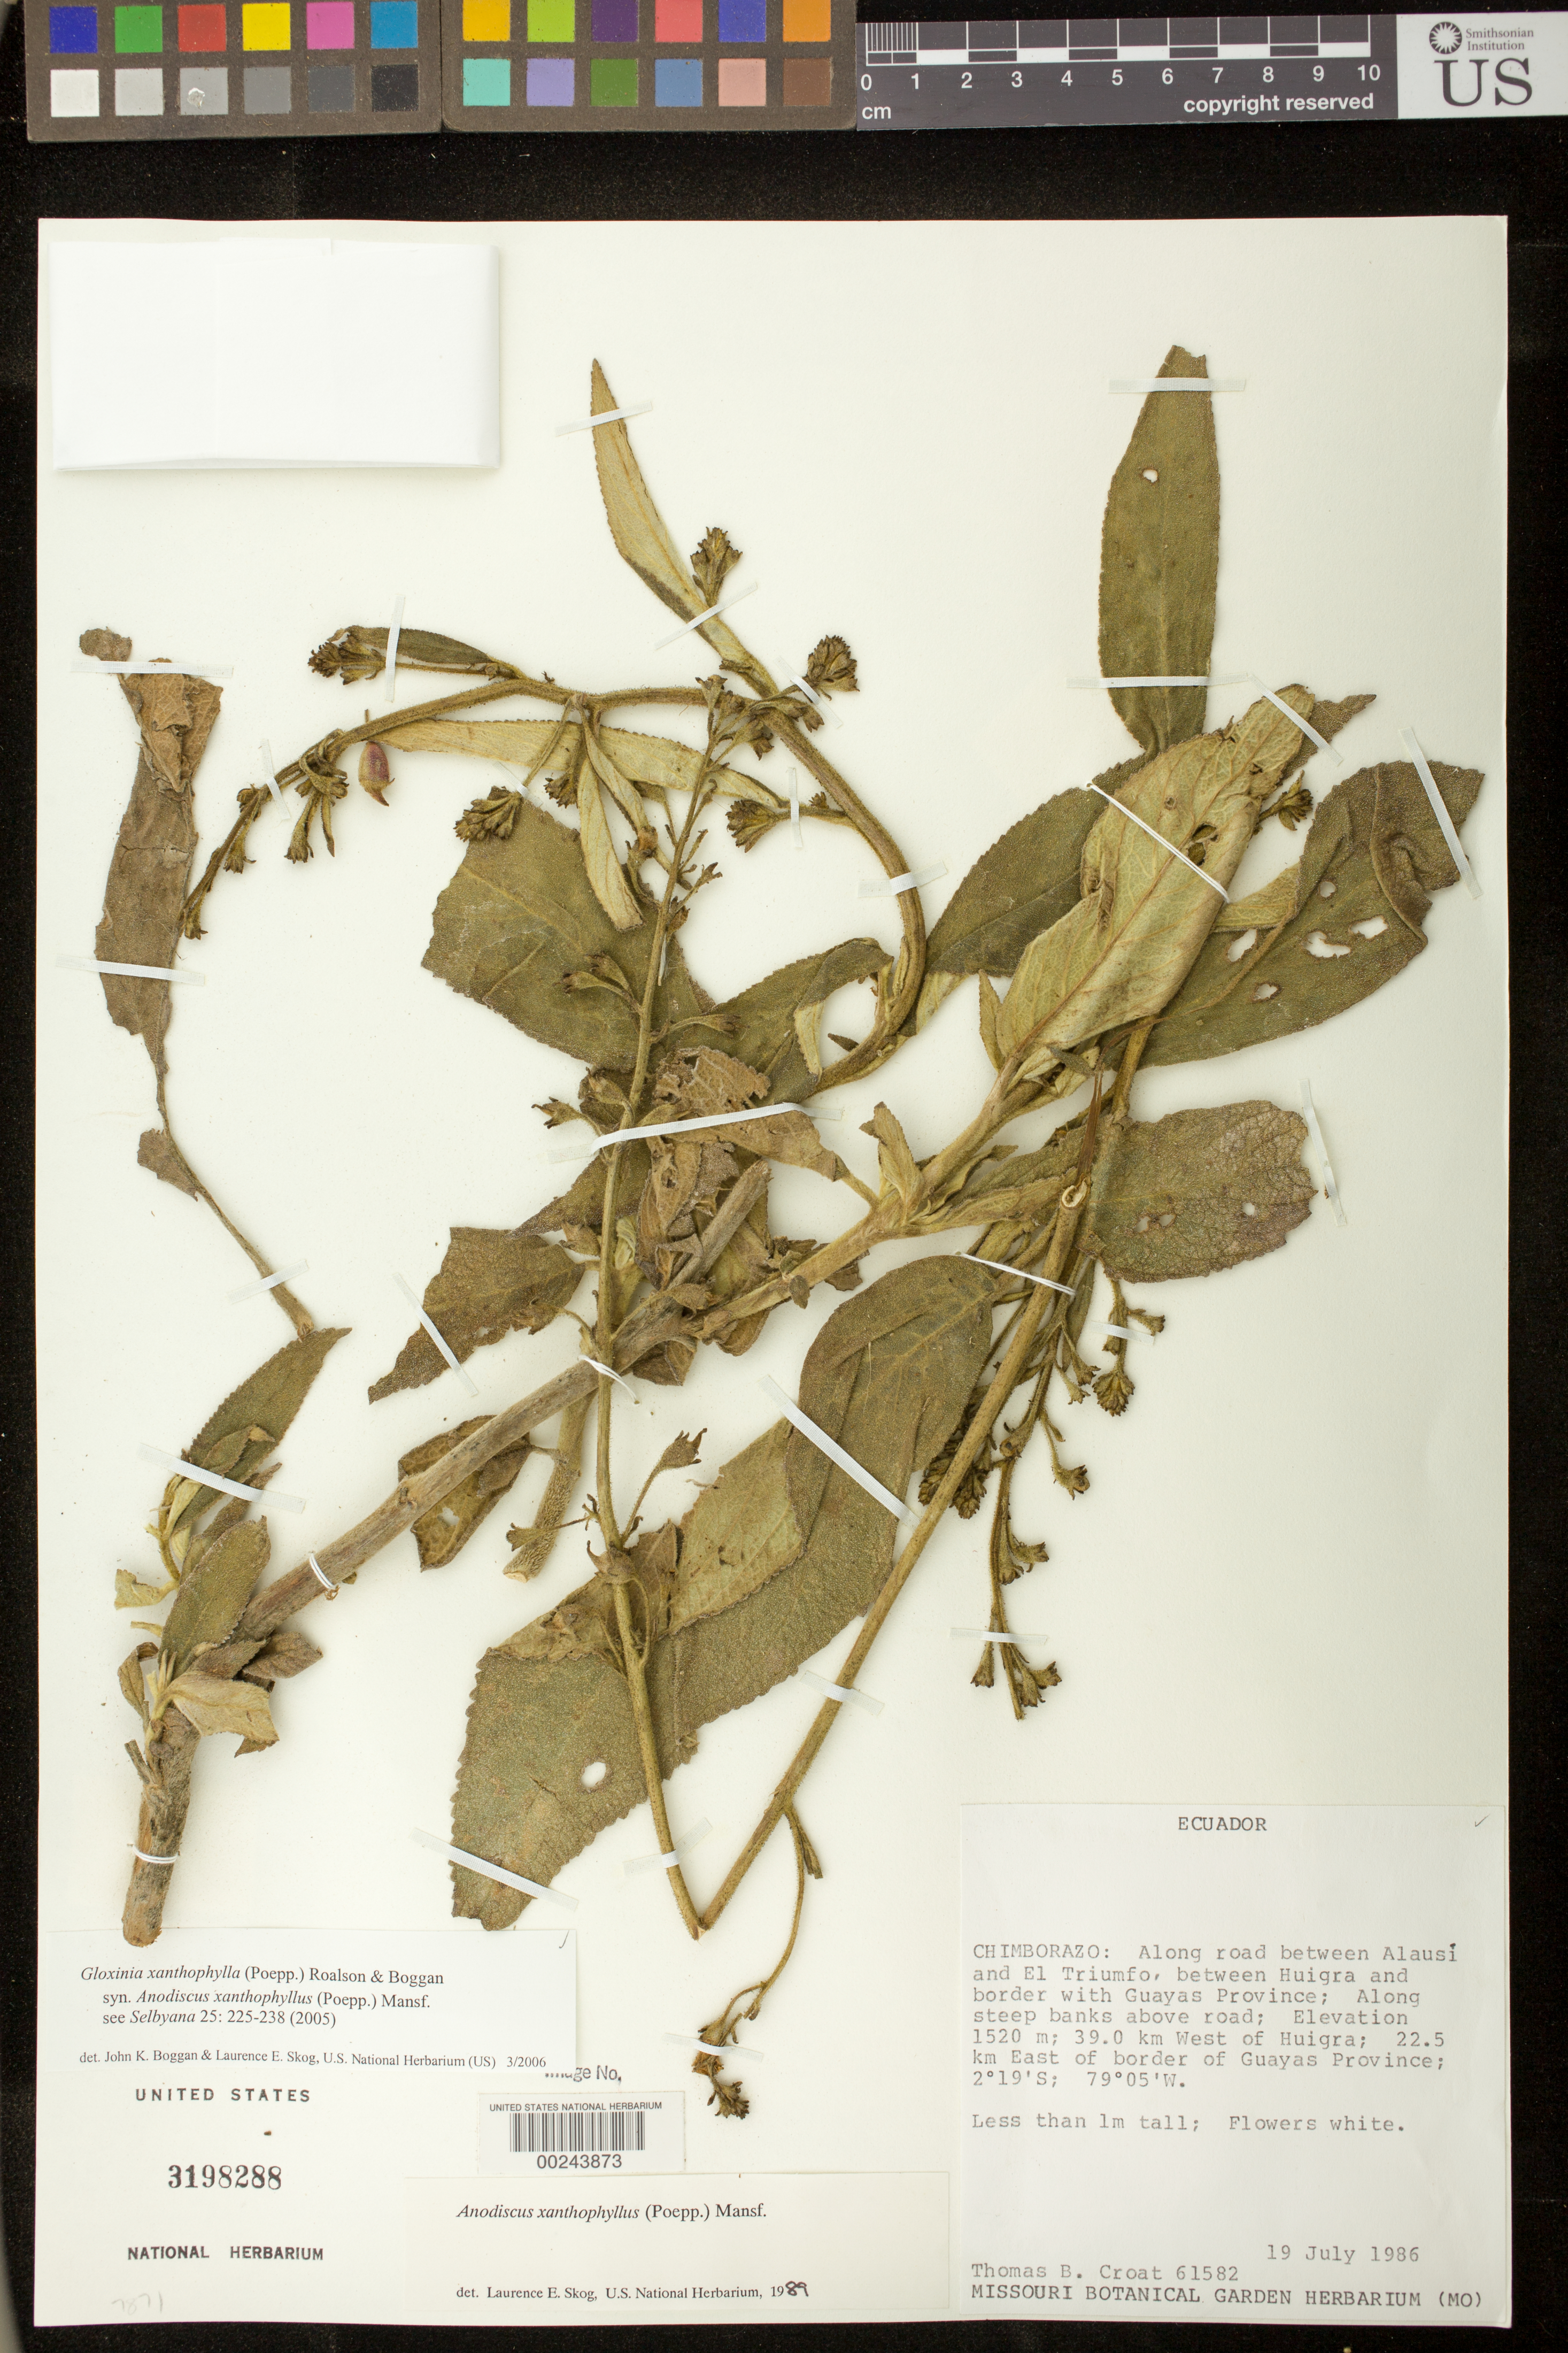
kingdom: Plantae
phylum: Tracheophyta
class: Magnoliopsida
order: Lamiales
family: Gesneriaceae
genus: Gloxinia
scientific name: Gloxinia xanthophylla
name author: (Poepp.) Roalson & Boggan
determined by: Boggan, J. K.; Skog, L. E.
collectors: T. B. Croat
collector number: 61582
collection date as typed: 19 Jul 1986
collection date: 1986-07-19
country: Ecuador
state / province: Chimborazo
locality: Along road between Alausi and El Triumfo, between Huigra and border with Guayas Prov, 39 km W of Huigra, 22.5 km E of border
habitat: Along steep banks above road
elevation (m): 1520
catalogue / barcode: US 3198288